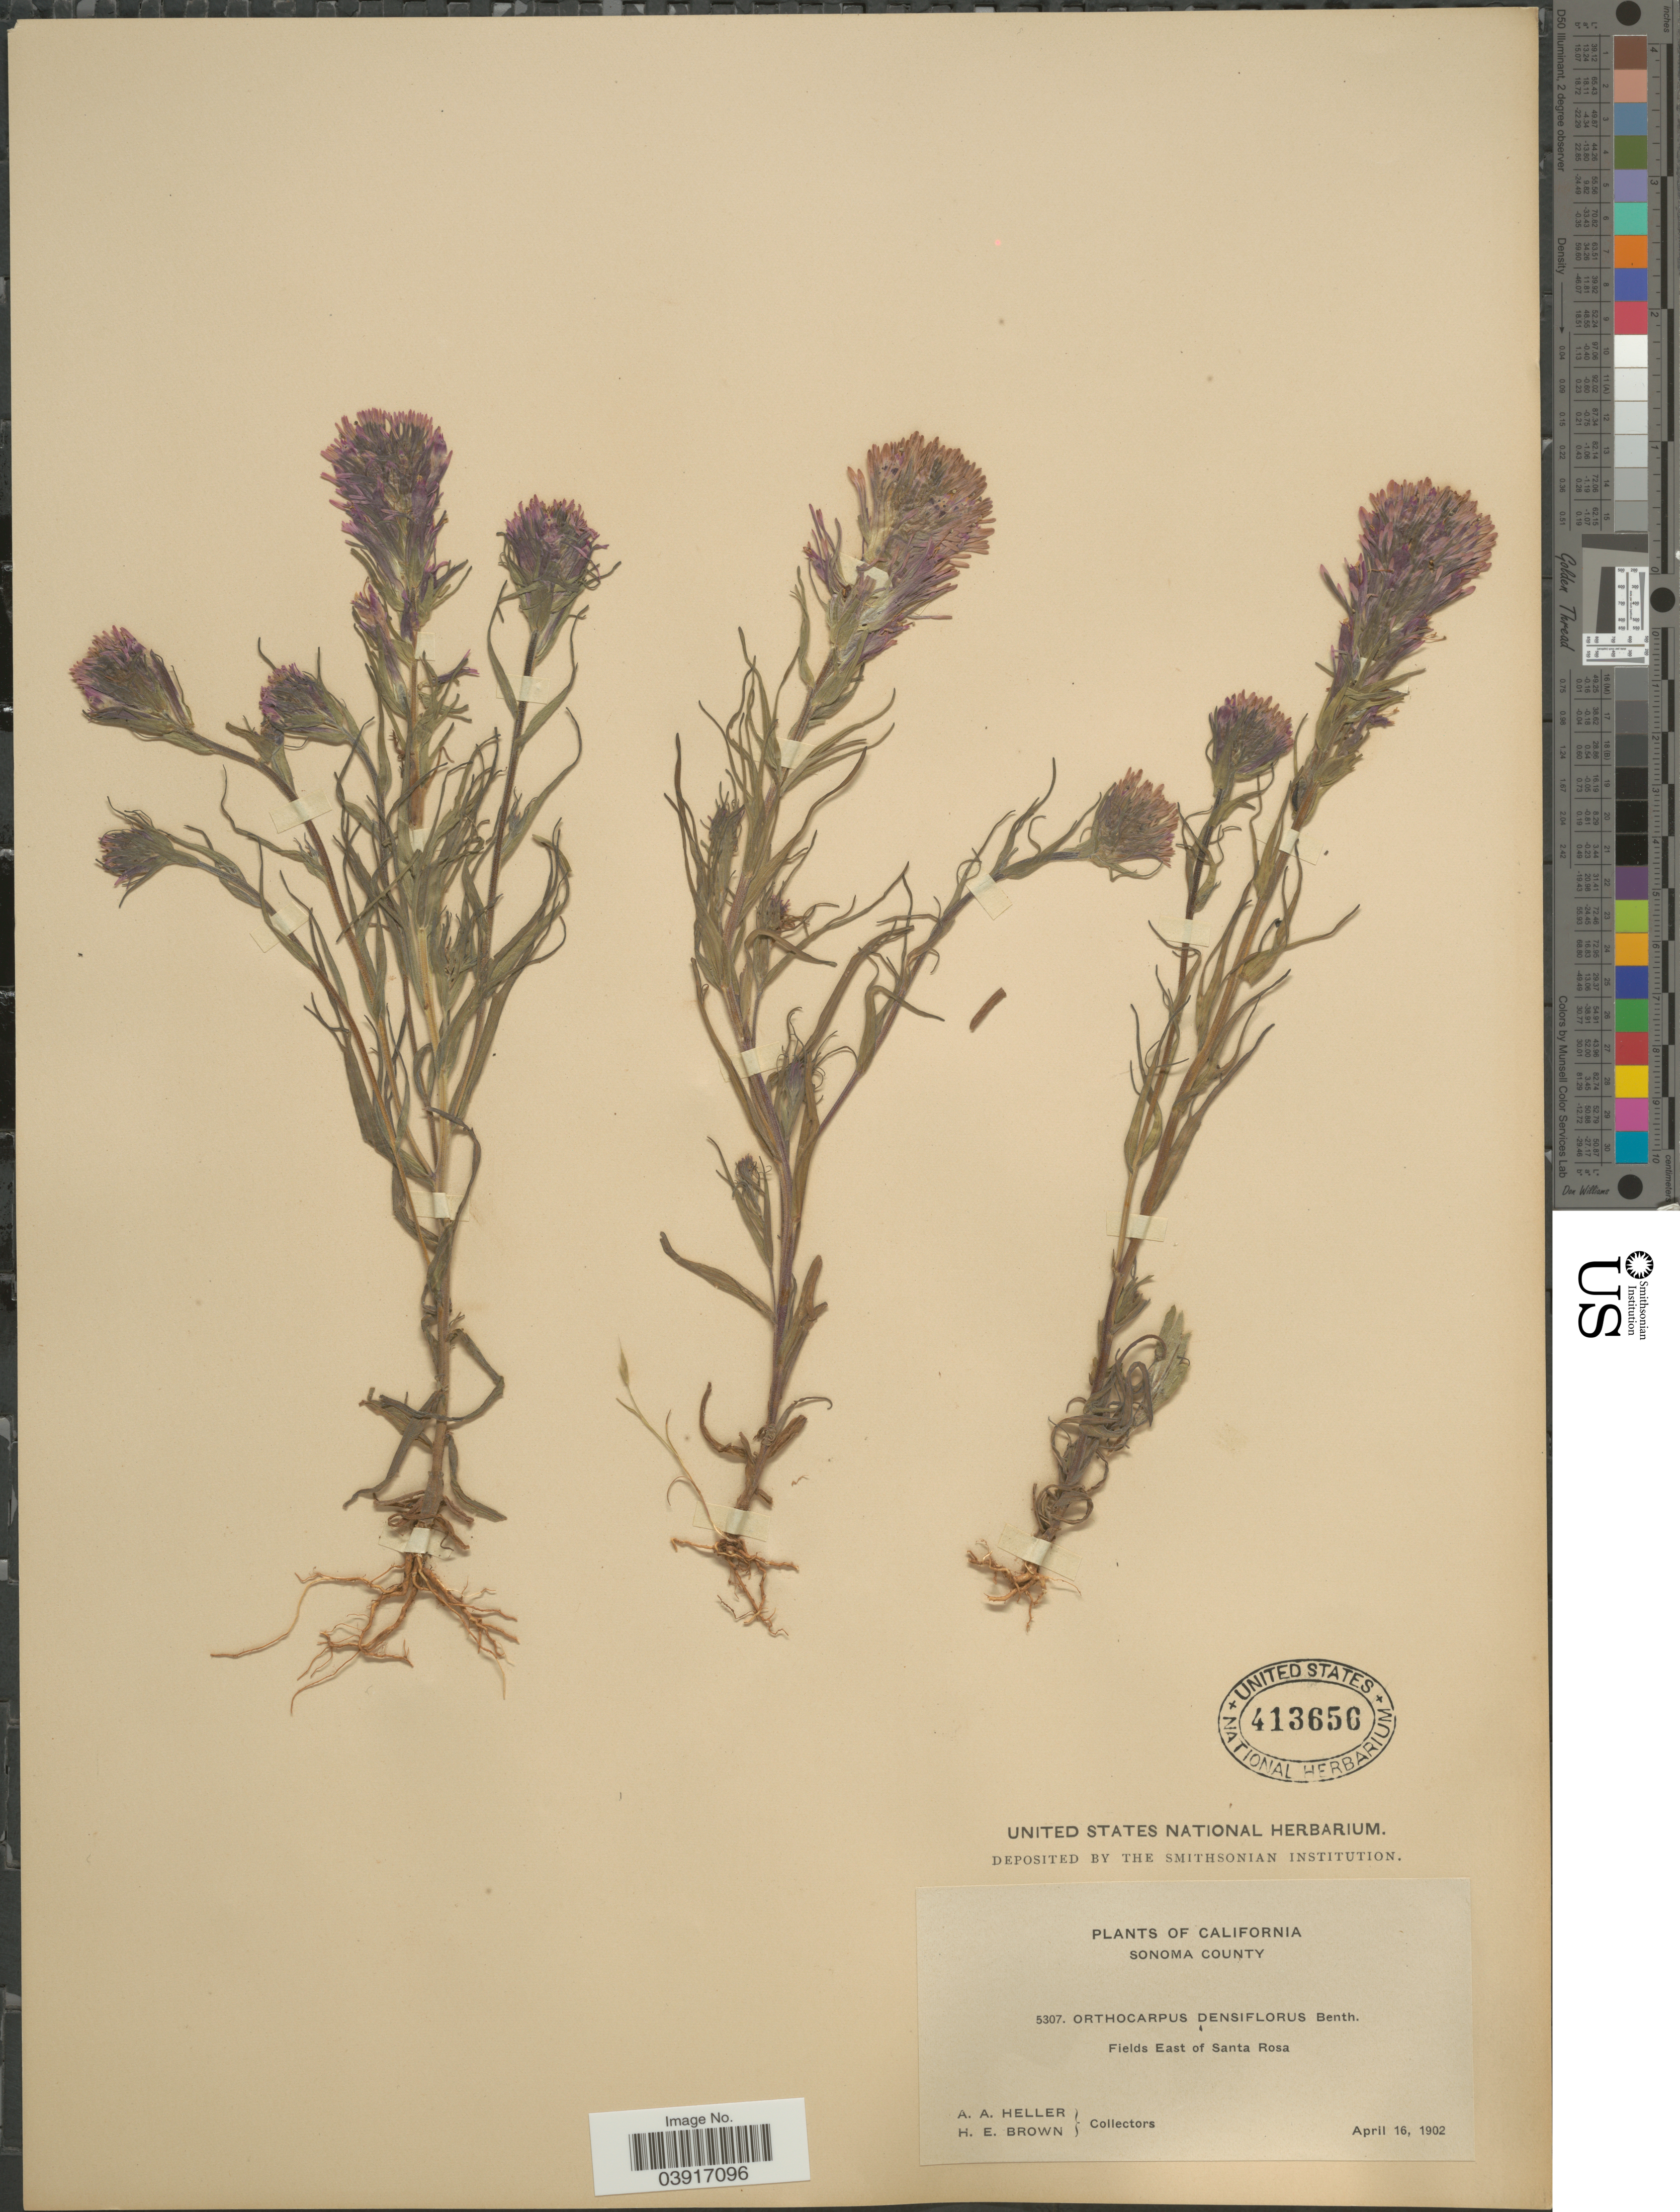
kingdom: Plantae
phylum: Tracheophyta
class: Magnoliopsida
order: Lamiales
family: Orobanchaceae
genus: Orthocarpus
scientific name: Orthocarpus densiflorus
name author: Benth.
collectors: A. A. Heller & H. E. Brown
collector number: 5307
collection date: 1902-04-16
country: United States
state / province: California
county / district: Sonoma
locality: Sonoma County. Fields East of Santa Rosa.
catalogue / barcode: US 413656